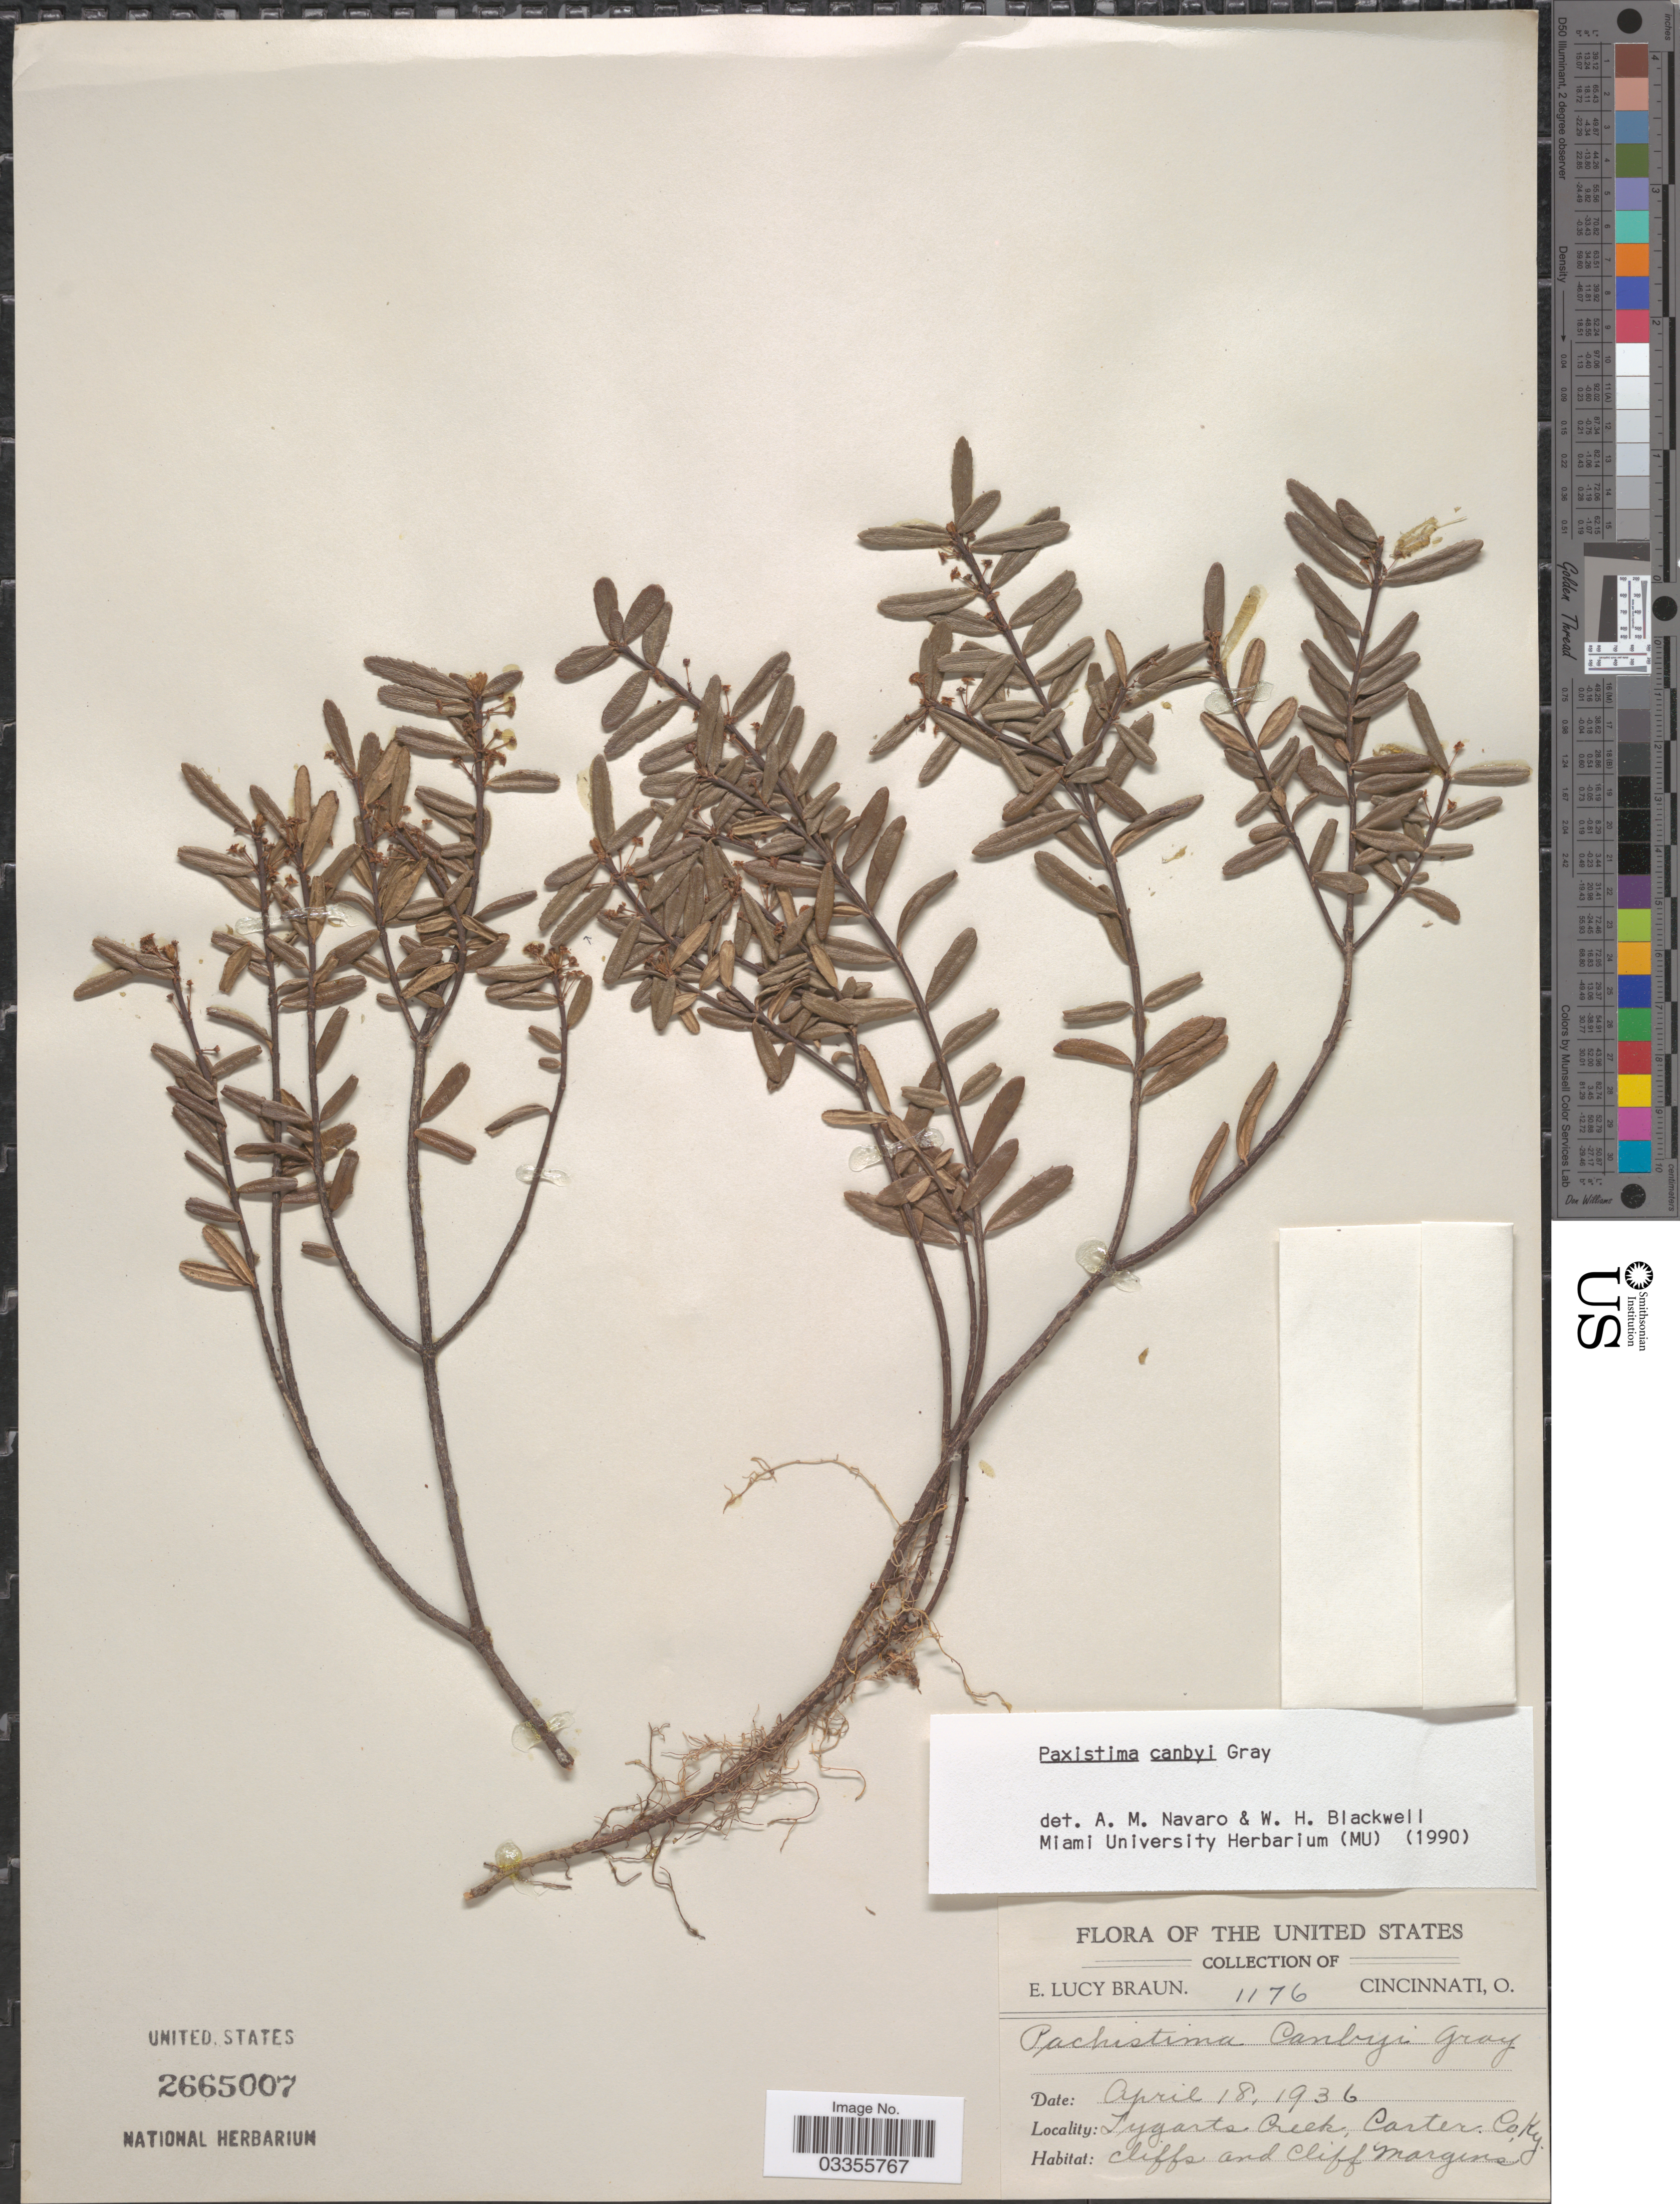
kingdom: Plantae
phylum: Tracheophyta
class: Magnoliopsida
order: Celastrales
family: Celastraceae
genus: Paxistima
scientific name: Paxistima canbyi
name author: A. Gray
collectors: E. L. Braun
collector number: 1176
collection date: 1936-04-18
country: United States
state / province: Kentucky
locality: Tygarts Creek, Carter Co.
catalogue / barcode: US 2665007